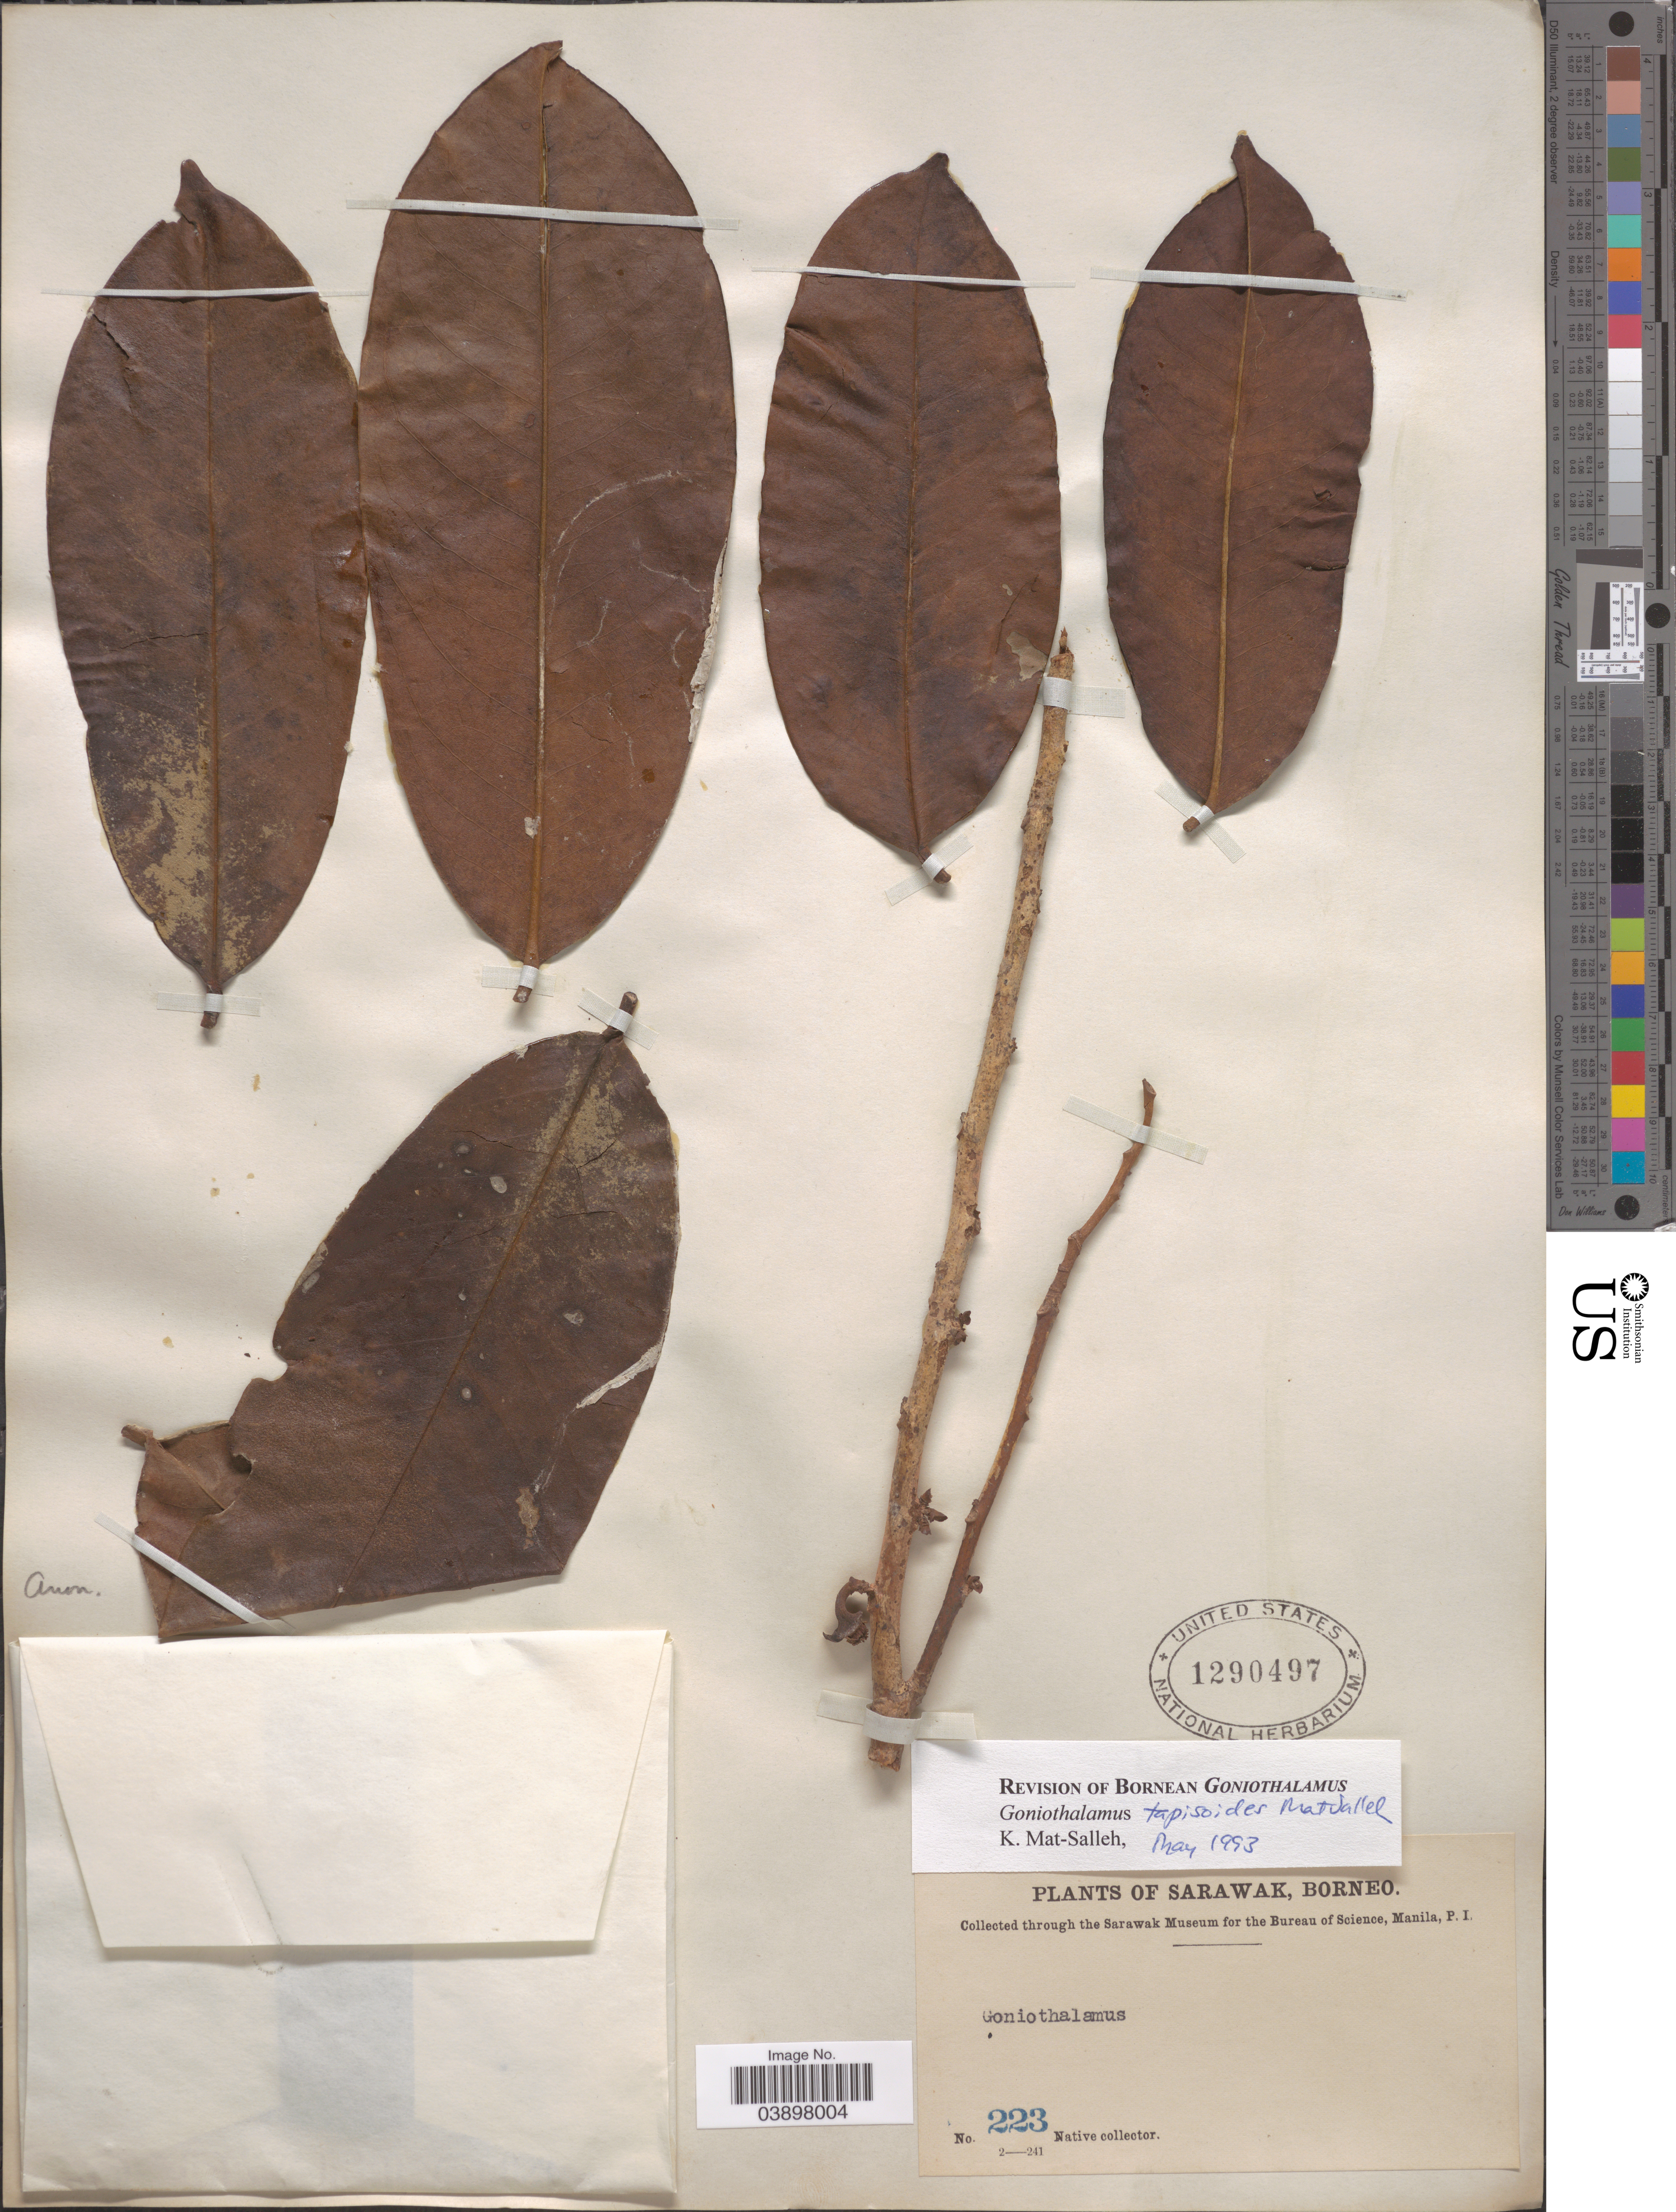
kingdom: Plantae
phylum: Tracheophyta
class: Magnoliopsida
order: Magnoliales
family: Annonaceae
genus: Goniothalamus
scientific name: Goniothalamus tapisoides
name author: Mat-Salleh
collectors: Native collector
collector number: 223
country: Malaysia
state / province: Sarawak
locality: Borneo.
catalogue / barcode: US 1290497